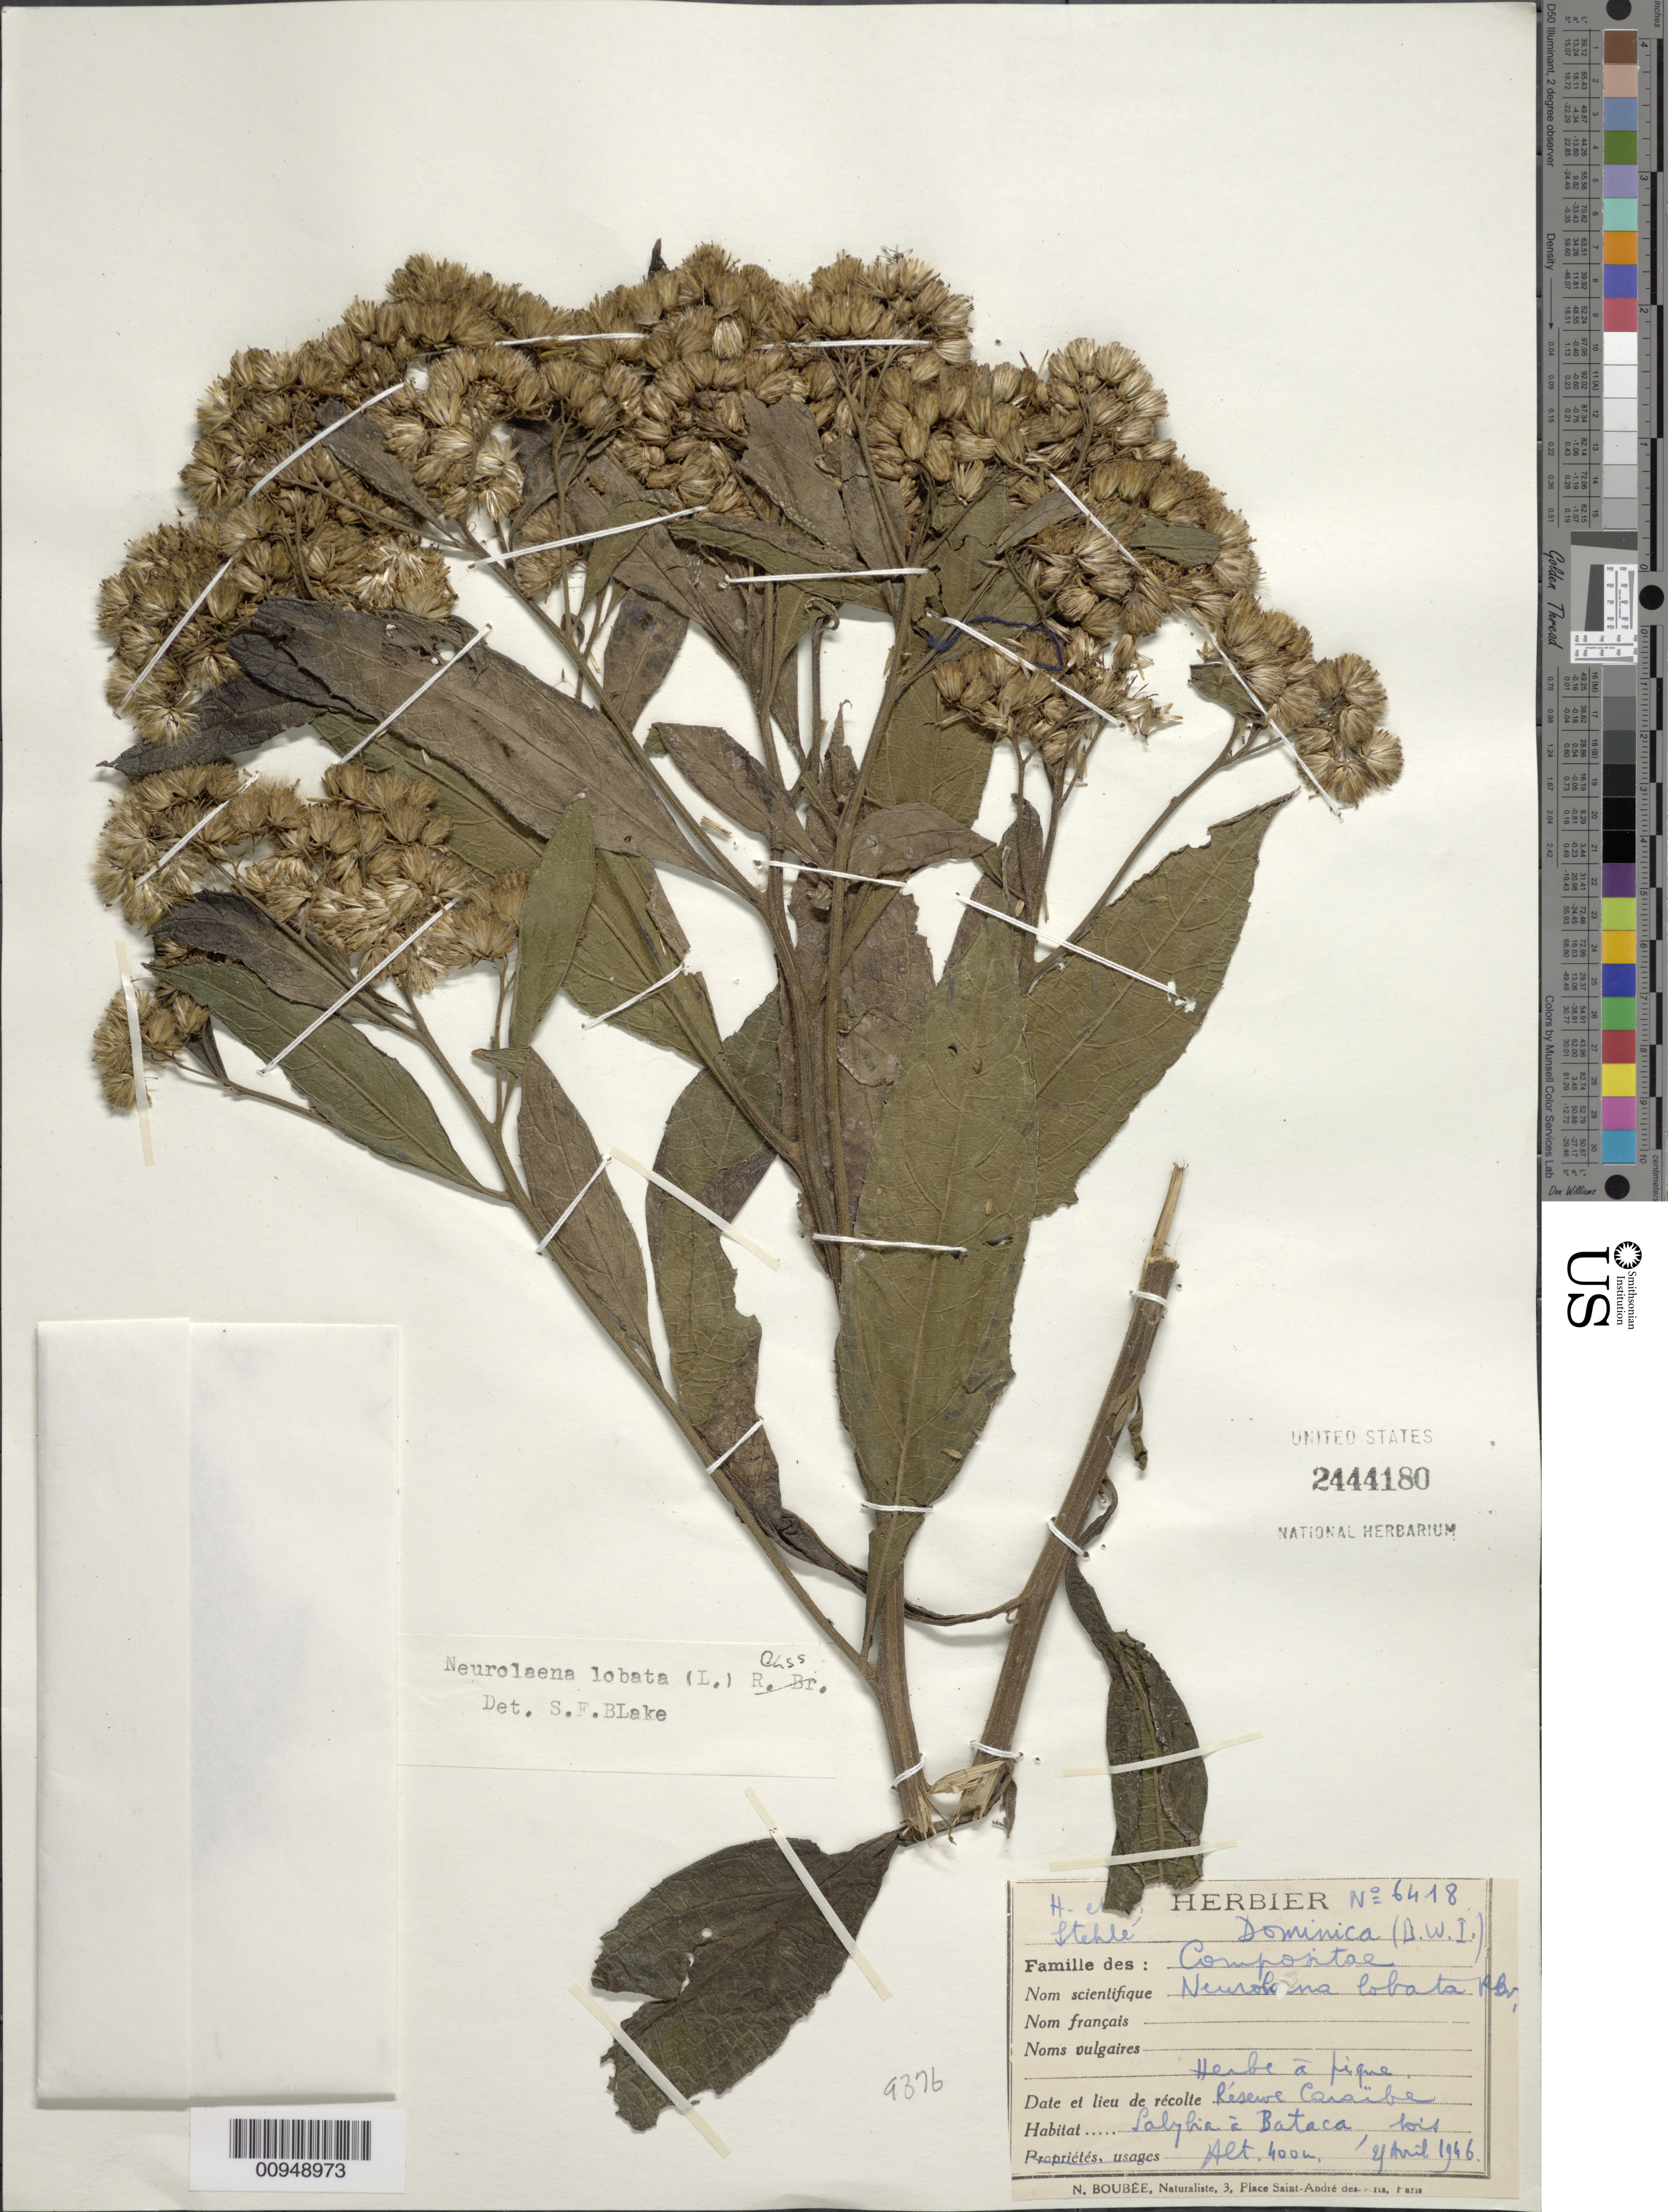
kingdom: Plantae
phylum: Tracheophyta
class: Magnoliopsida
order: Asterales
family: Asteraceae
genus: Neurolaena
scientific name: Neurolaena lobata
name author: (L.) R. Br. ex Cass.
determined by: Blake, Sydney F.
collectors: H. Stehlé & M. Stehlé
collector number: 6418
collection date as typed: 25 Apr 1946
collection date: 1946-04-25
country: Dominica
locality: Réserve Carïbe, Salybia à Bataca "bis"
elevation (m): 400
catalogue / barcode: US 2444180